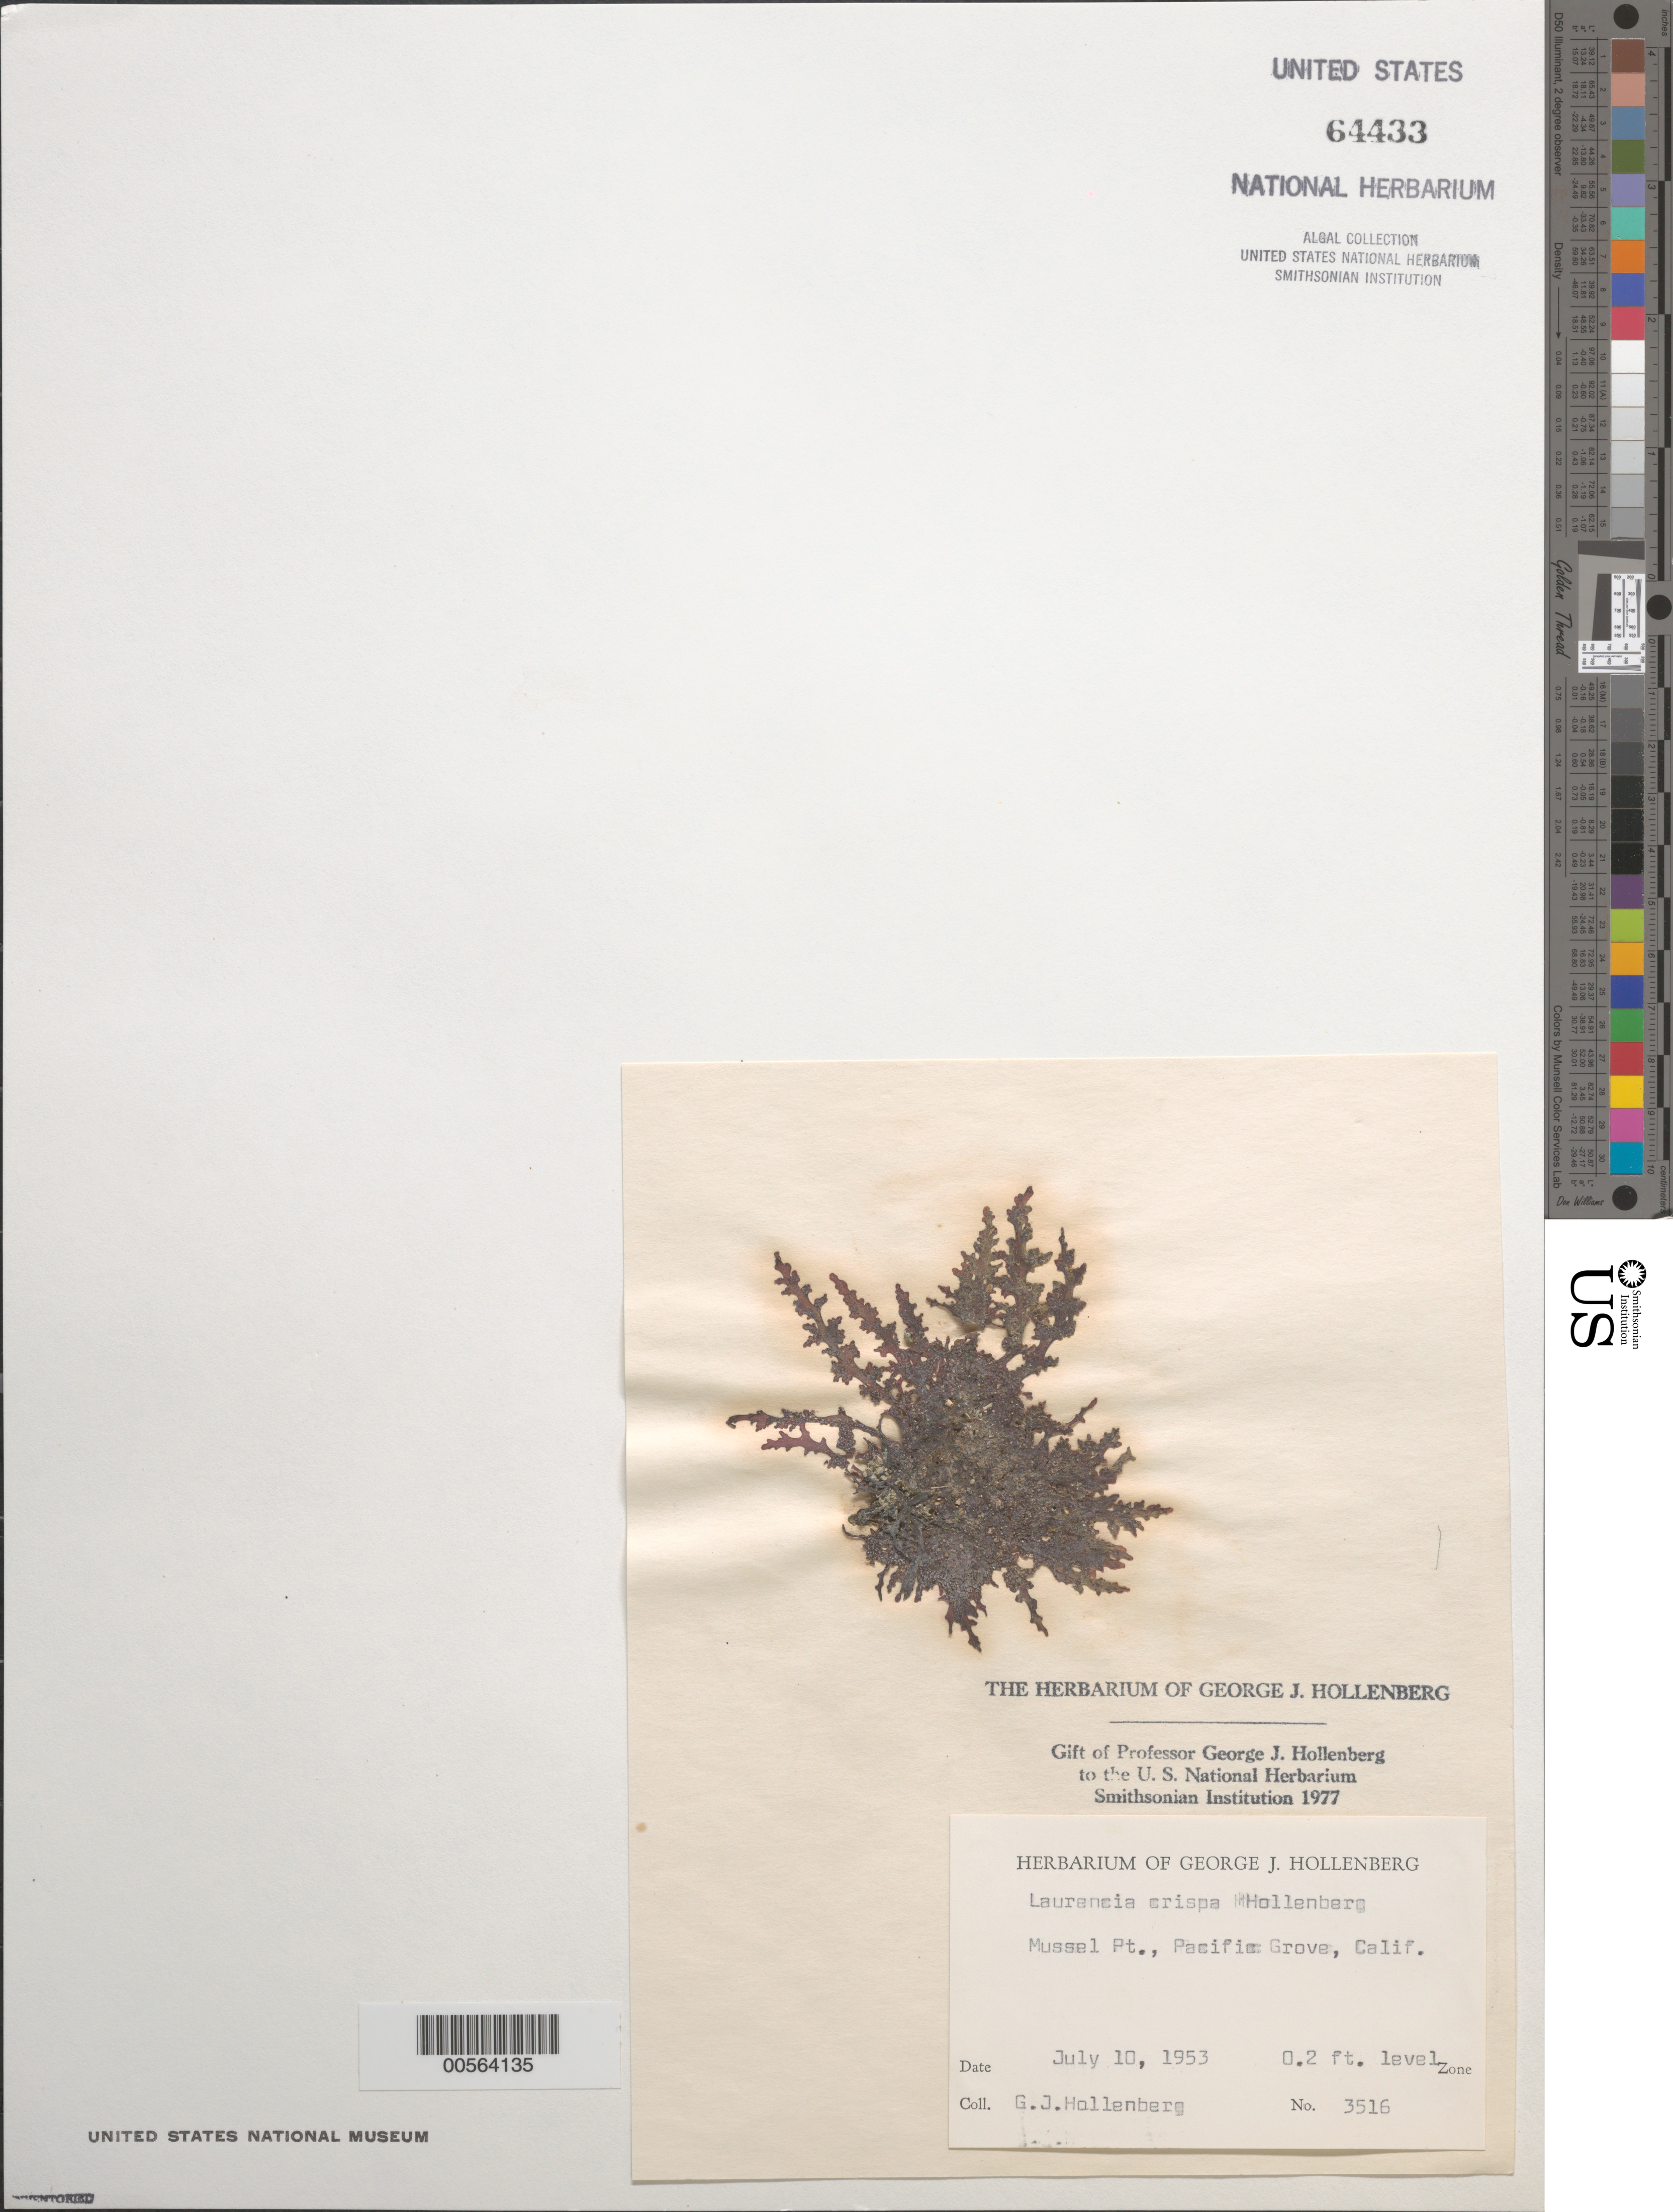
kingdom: Plantae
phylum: Rhodophyta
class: Florideophyceae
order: Ceramiales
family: Rhodomelaceae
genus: Osmundea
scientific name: Osmundea crispa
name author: (Hollenb.) K.W. Nam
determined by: Algae name updating Project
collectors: G. Hollenberg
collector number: GJH 3516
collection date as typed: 10 Aug 1953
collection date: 1953-08-10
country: United States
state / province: California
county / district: Monterey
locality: Mussel Point, Pacific Grove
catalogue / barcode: US 64433